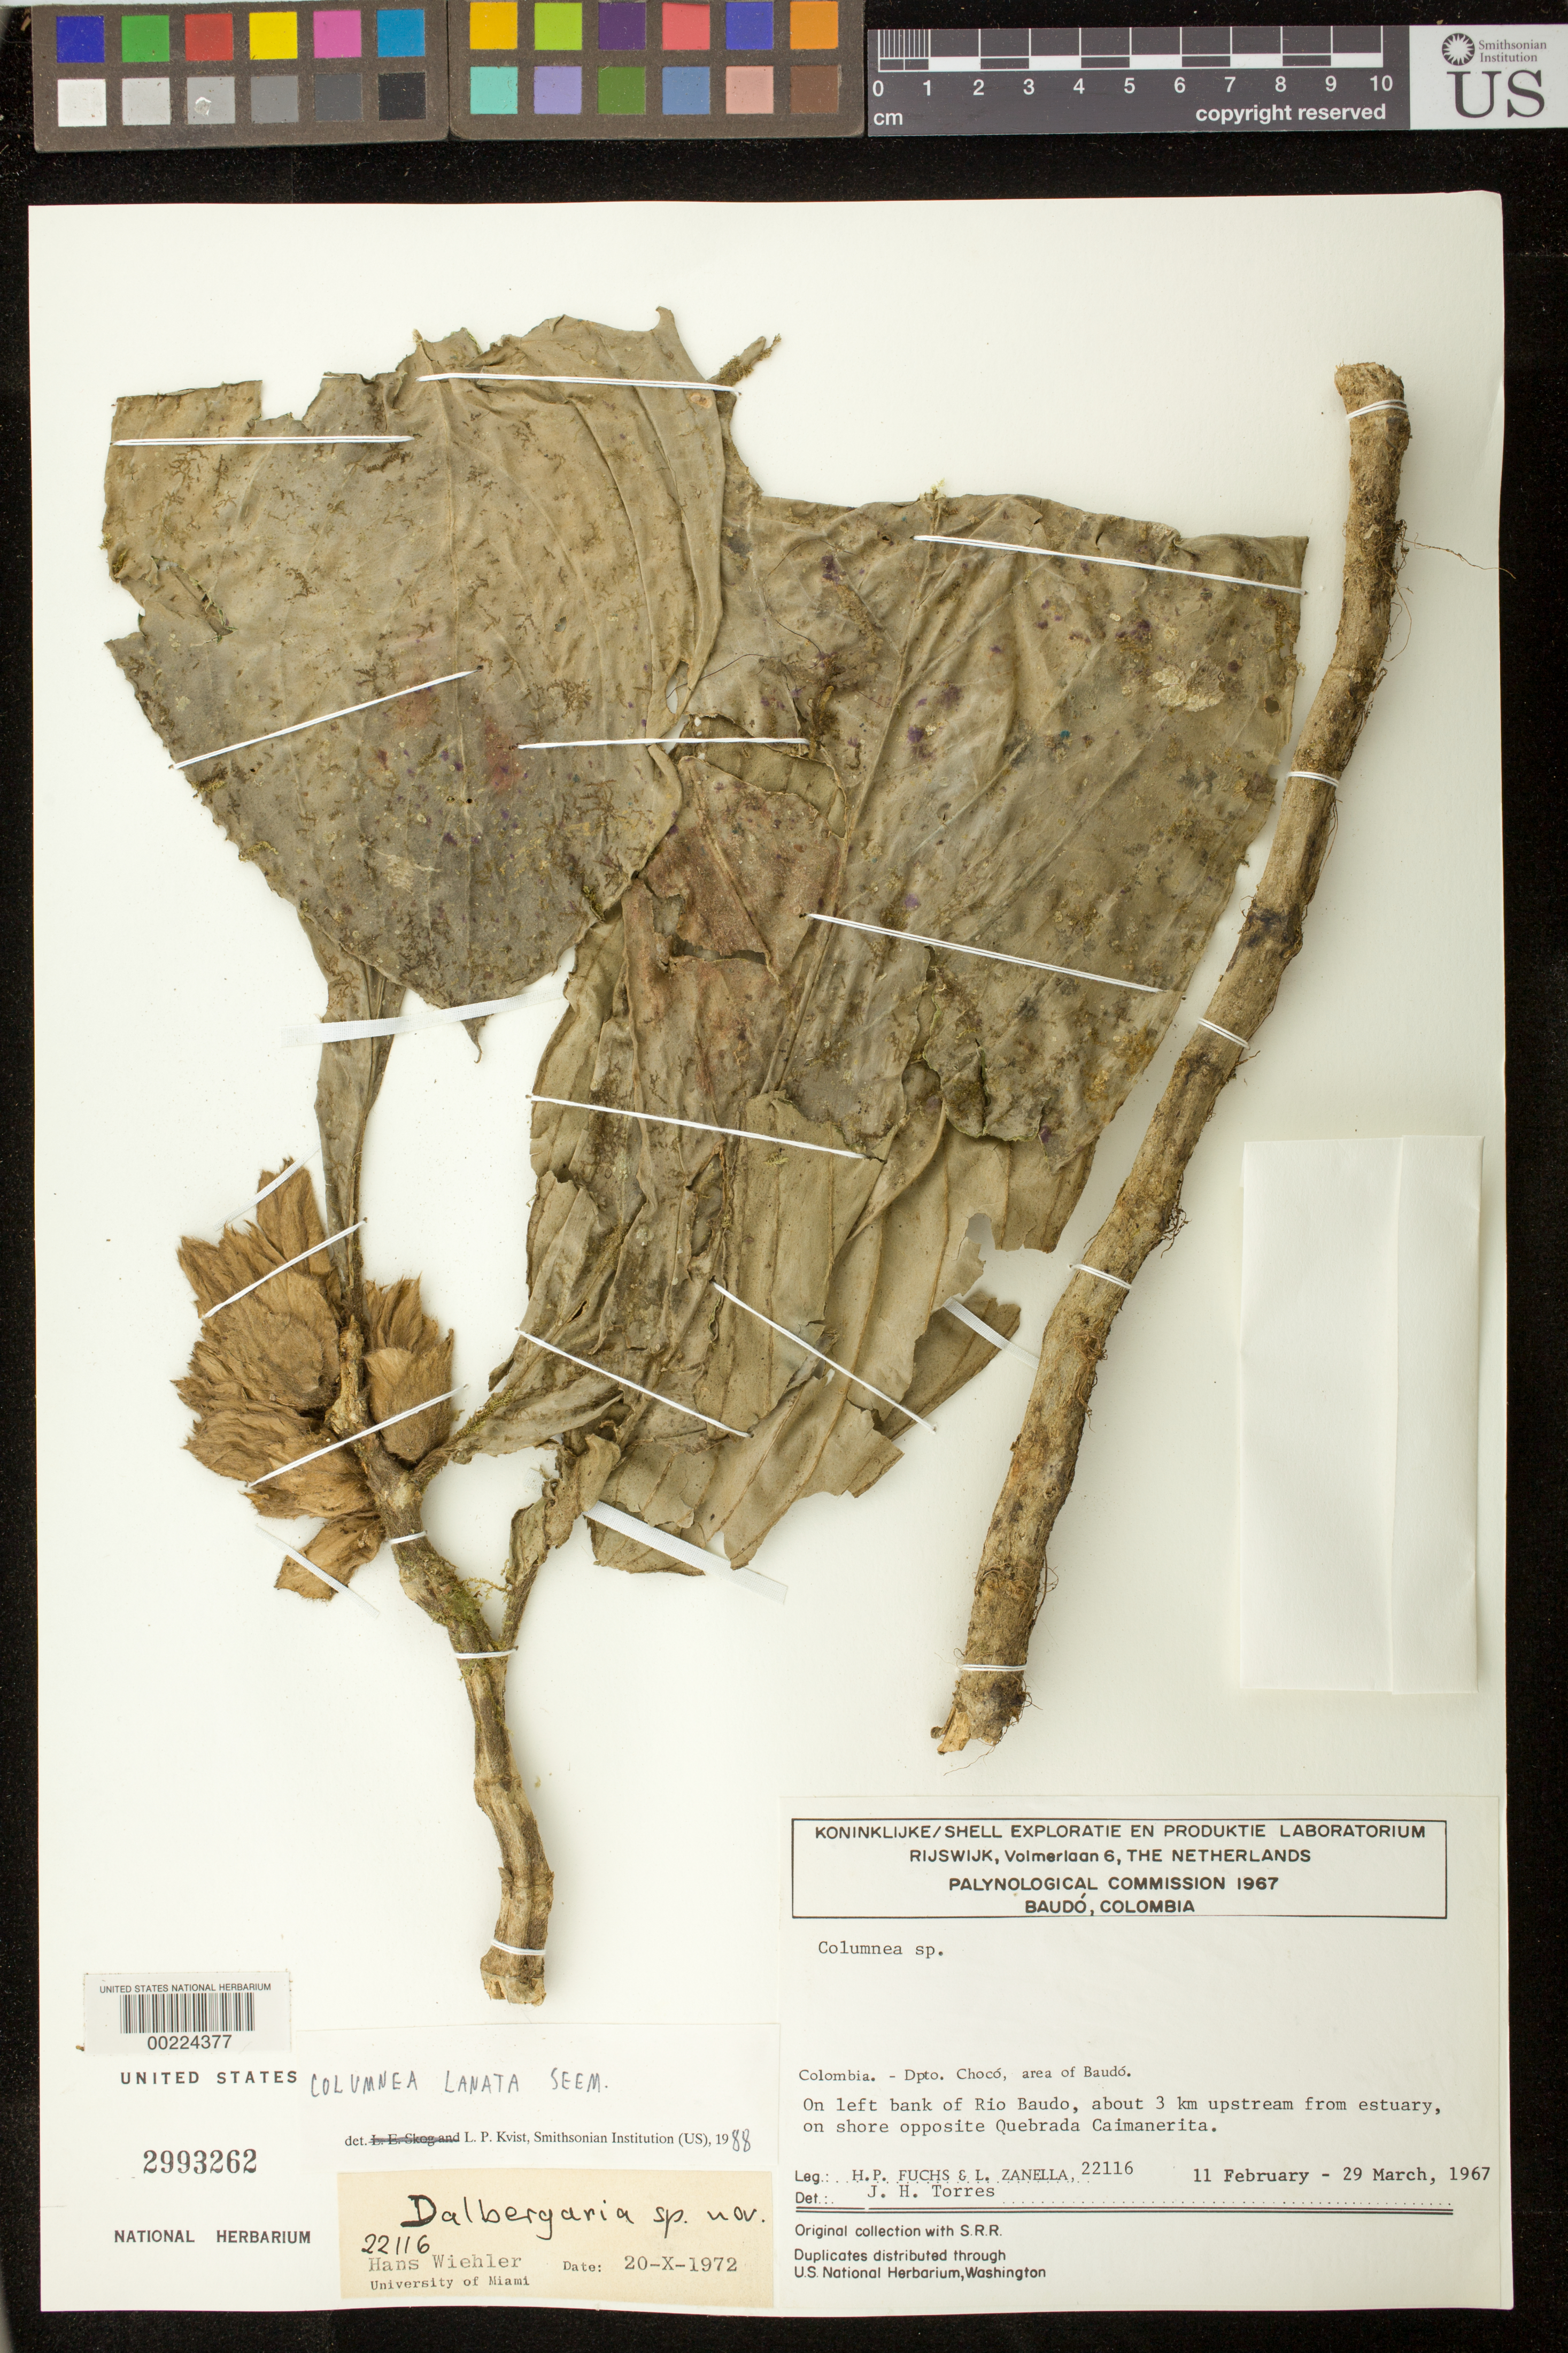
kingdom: Plantae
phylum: Tracheophyta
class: Magnoliopsida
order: Lamiales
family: Gesneriaceae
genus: Columnea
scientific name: Columnea lanata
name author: (Seem.) Kuntze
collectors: H. P. Fuchs & L. Zanella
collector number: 22116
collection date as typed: Feb-Mar 1967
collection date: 1967-02/1967-03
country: Colombia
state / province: Chocó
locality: Area of Baudo, on left bank of Rio Baudo, about 3 km upstream from estuary, on shore opposite Quebrada Caimanerita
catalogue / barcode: US 2993262